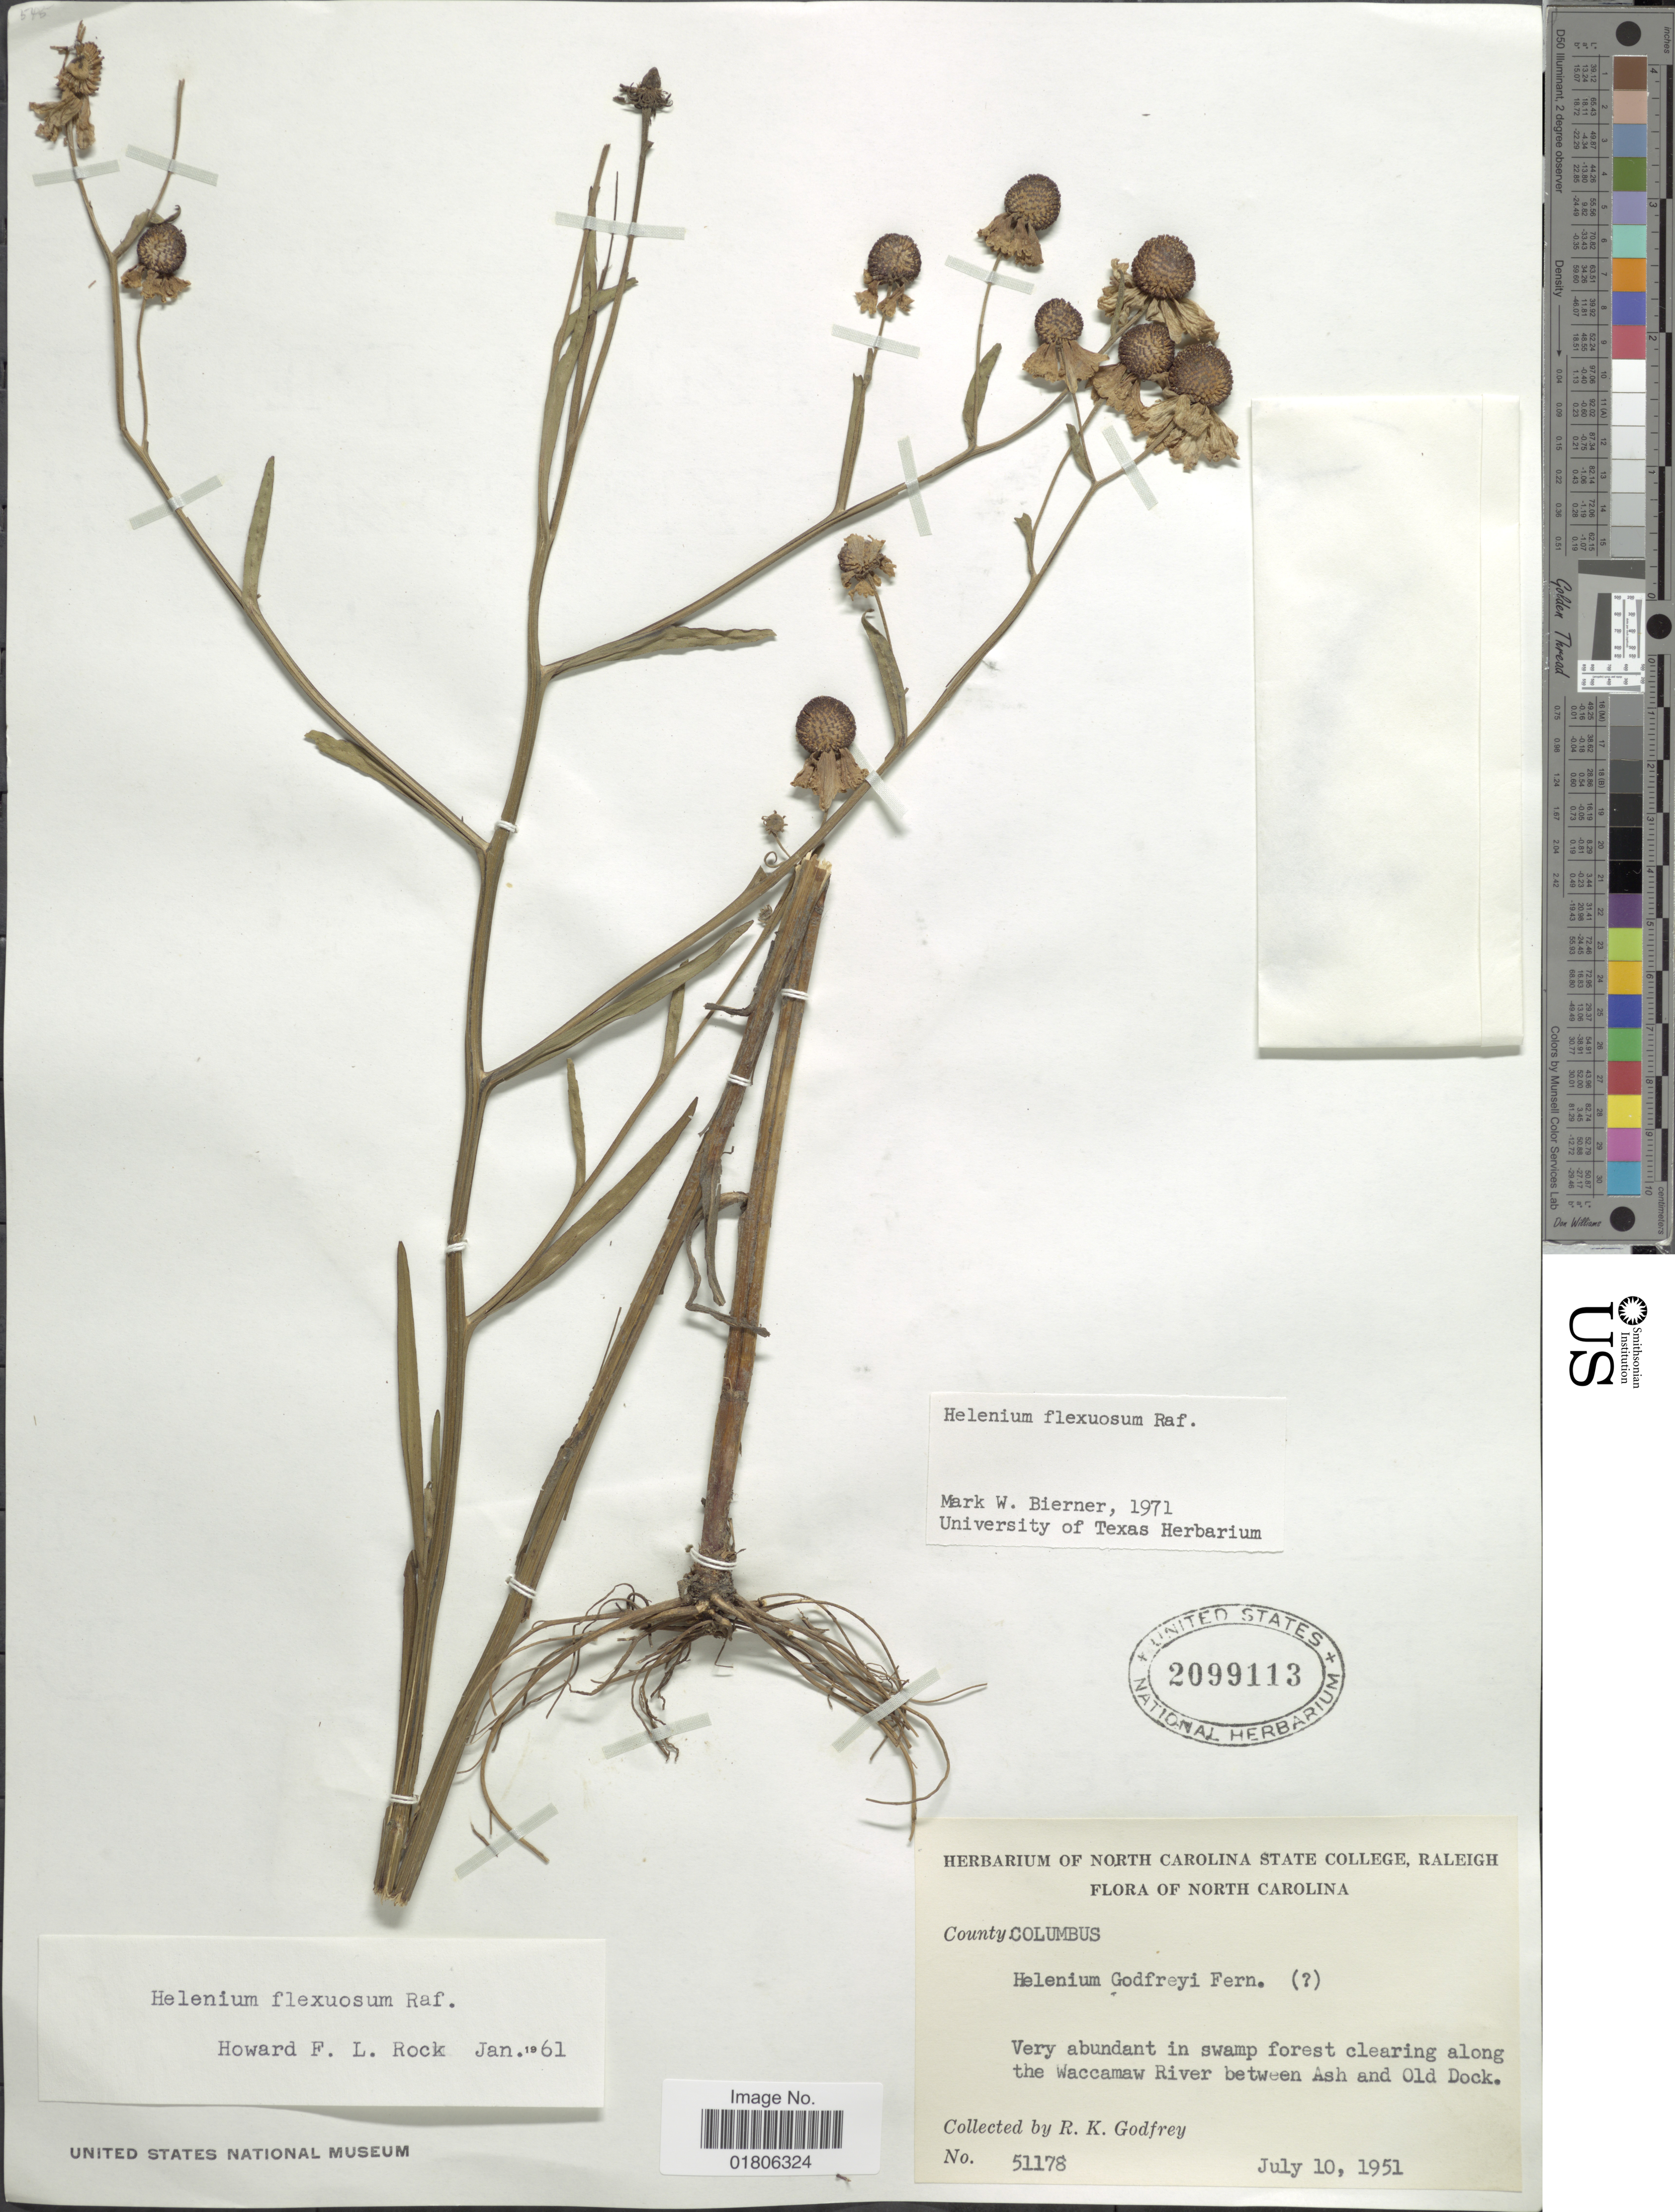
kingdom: Plantae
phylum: Tracheophyta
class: Magnoliopsida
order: Asterales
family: Asteraceae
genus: Helenium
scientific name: Helenium flexuosum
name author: Raf.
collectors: R. K. Godfrey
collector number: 51178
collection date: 1951-07-10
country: United States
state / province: North Carolina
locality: Along the Waccamaw River between Ash and Old Dock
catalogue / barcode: US 2099113